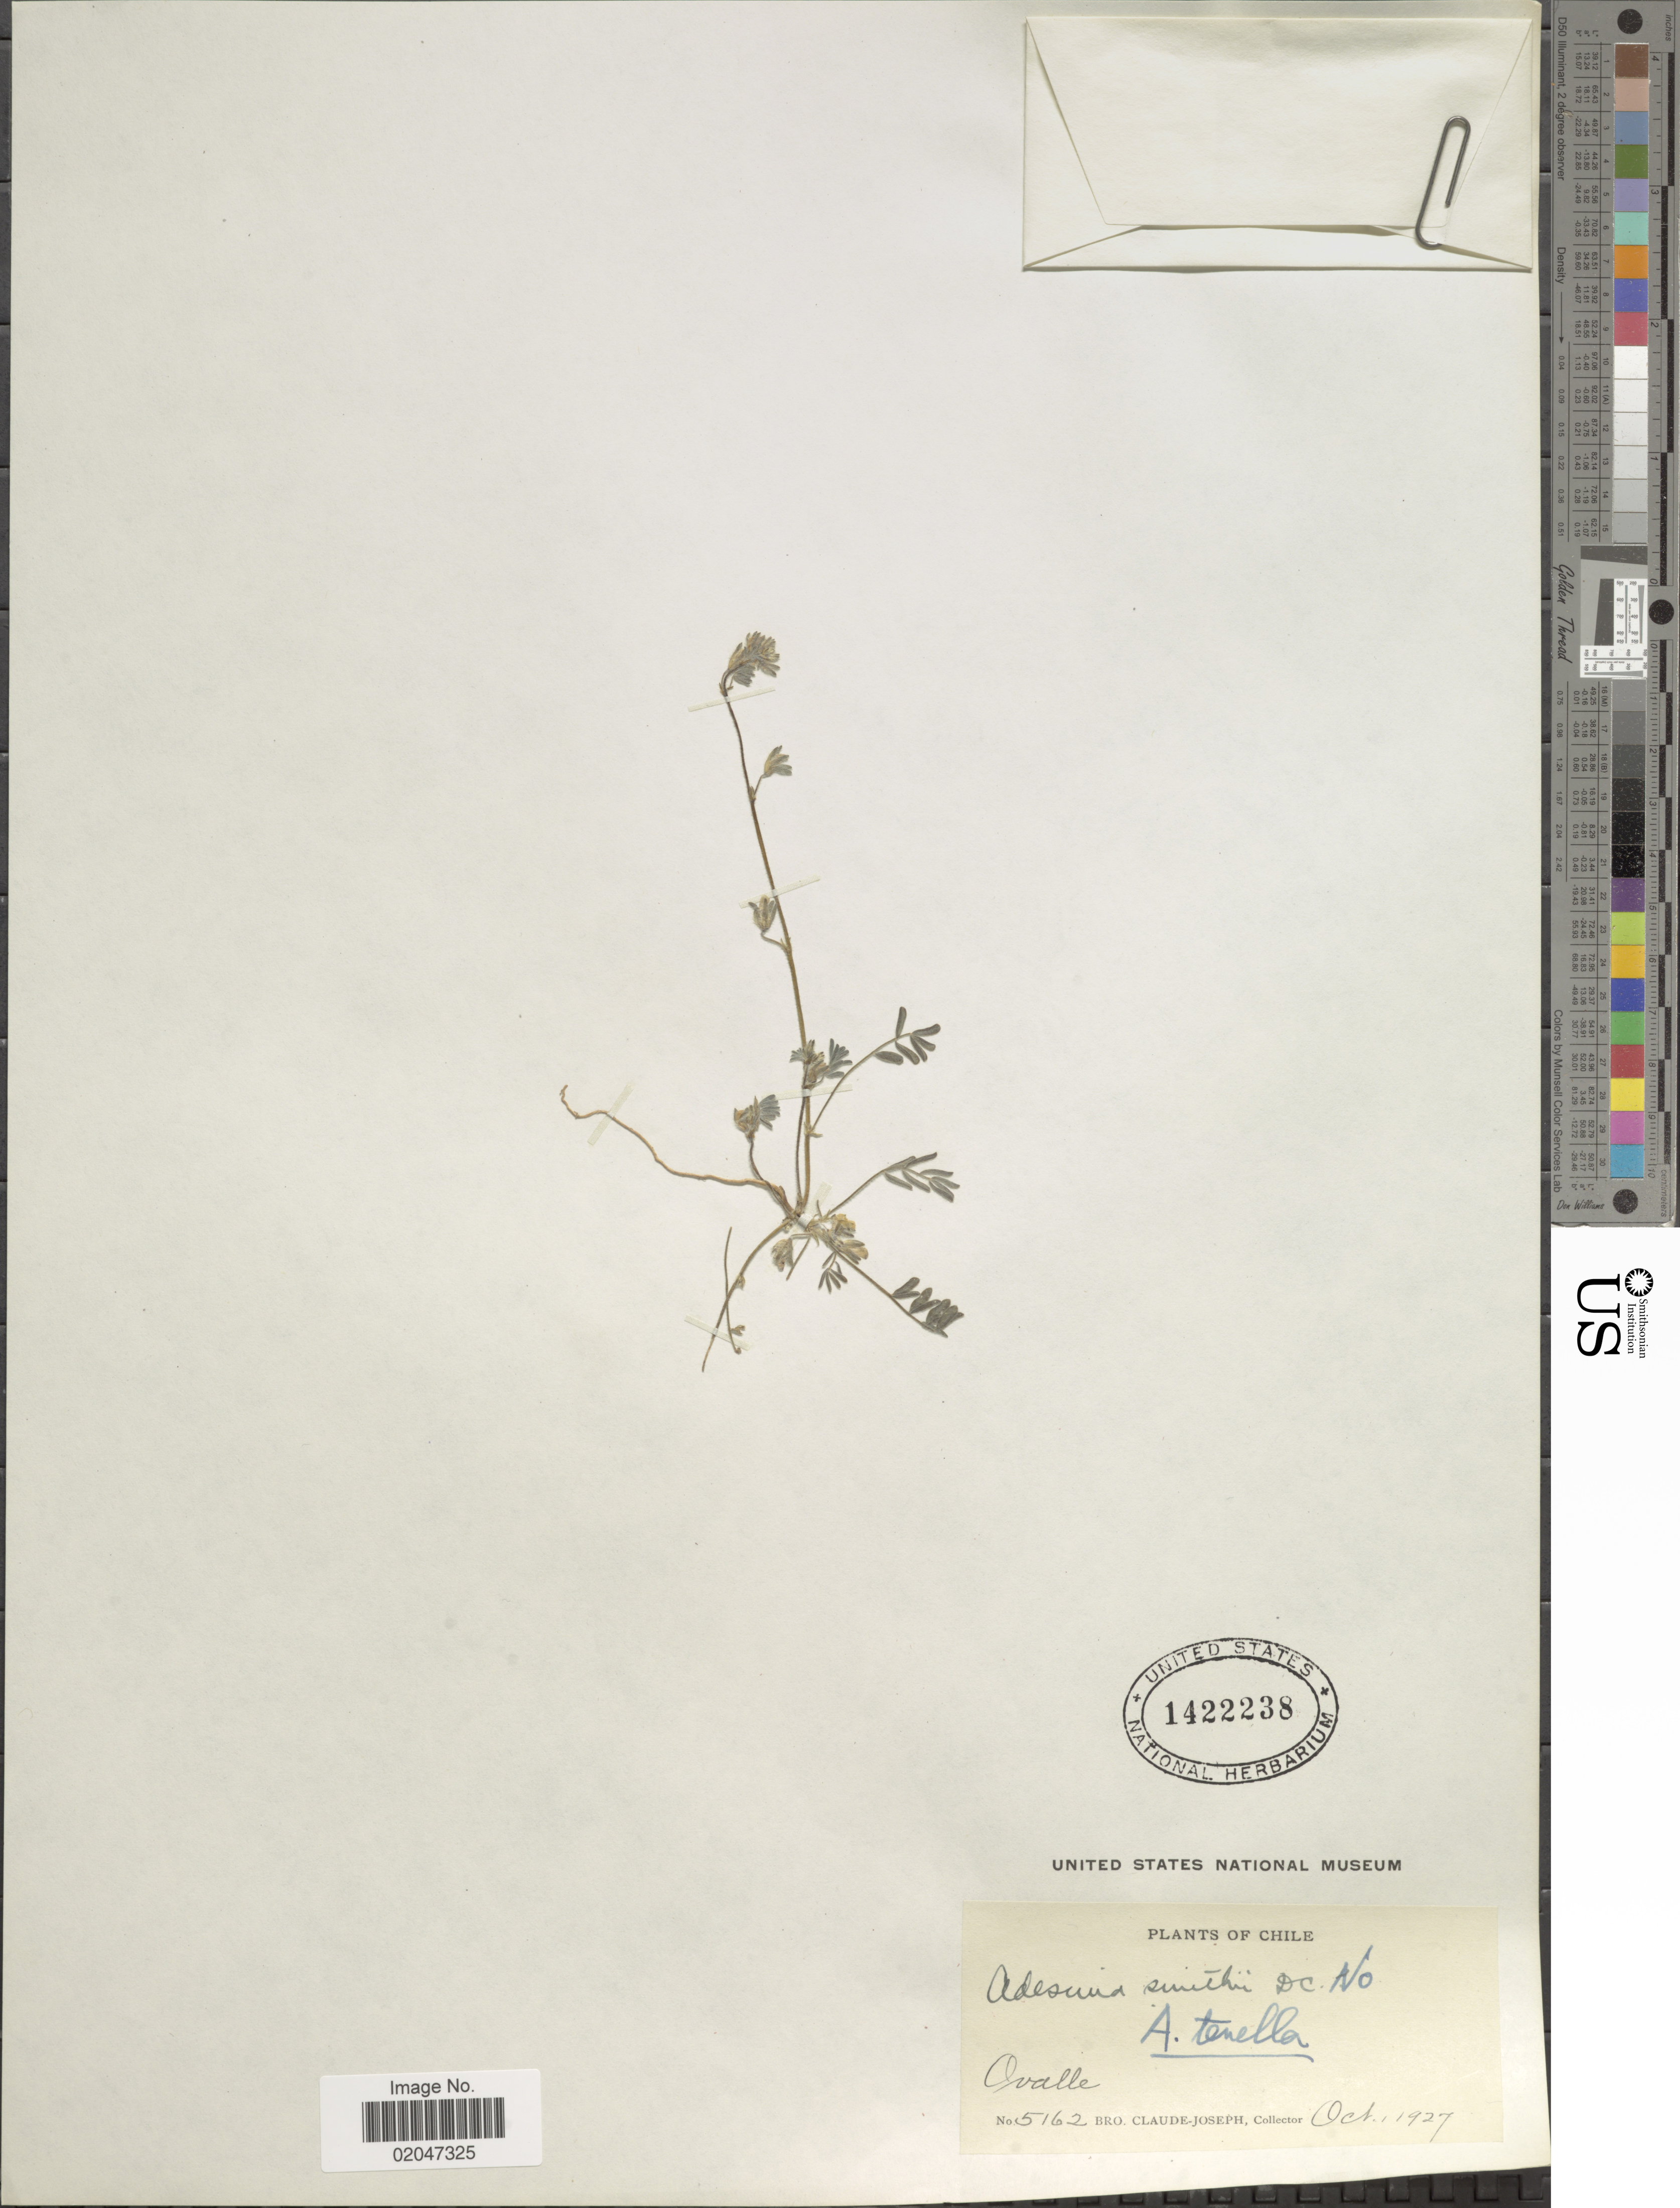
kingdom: Plantae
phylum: Tracheophyta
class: Magnoliopsida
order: Fabales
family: Fabaceae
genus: Adesmia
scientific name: Adesmia tenella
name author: Hook. & Arn.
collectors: Bro. Claude-Joseph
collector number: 5162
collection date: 1927-10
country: Chile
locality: Ovalle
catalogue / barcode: US 1422238